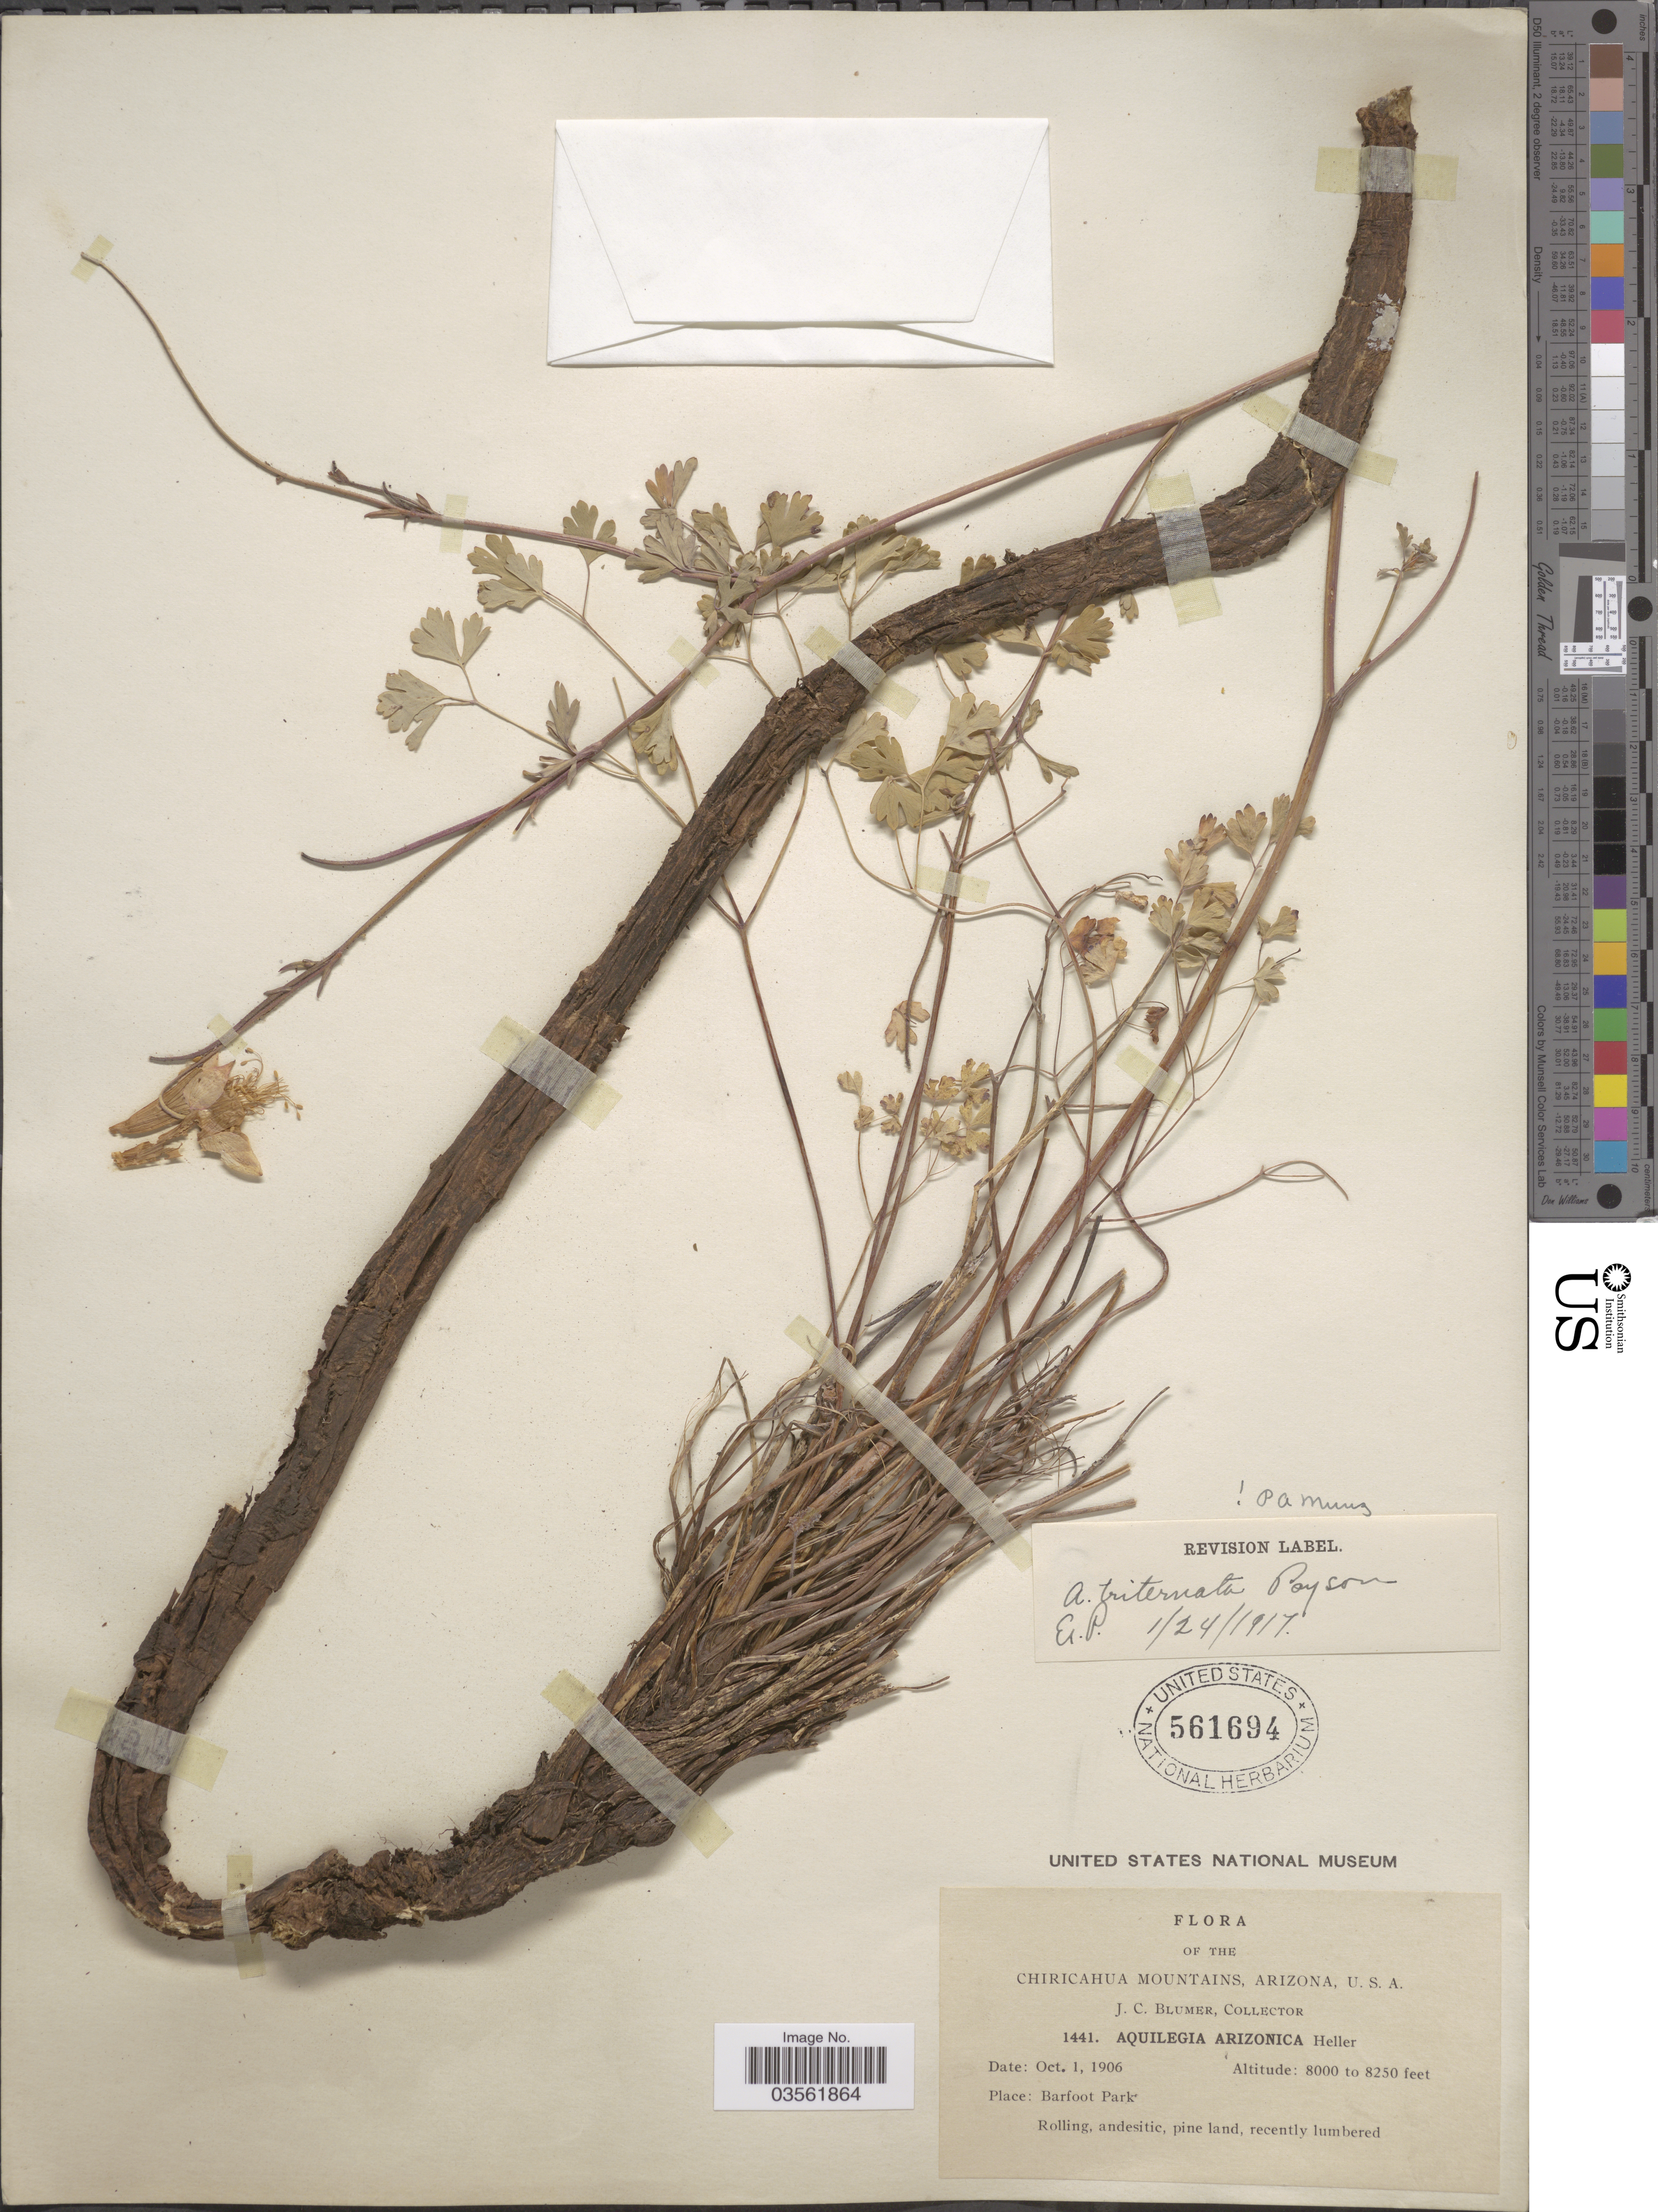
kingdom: Plantae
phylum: Tracheophyta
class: Magnoliopsida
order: Ranunculales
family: Ranunculaceae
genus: Aquilegia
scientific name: Aquilegia triternata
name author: Payson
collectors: J. C. Blumer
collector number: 1441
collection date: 1906-10-01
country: United States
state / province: Arizona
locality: Chiricahua Mountains. Barfoot Park.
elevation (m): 2438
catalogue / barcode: US 561694